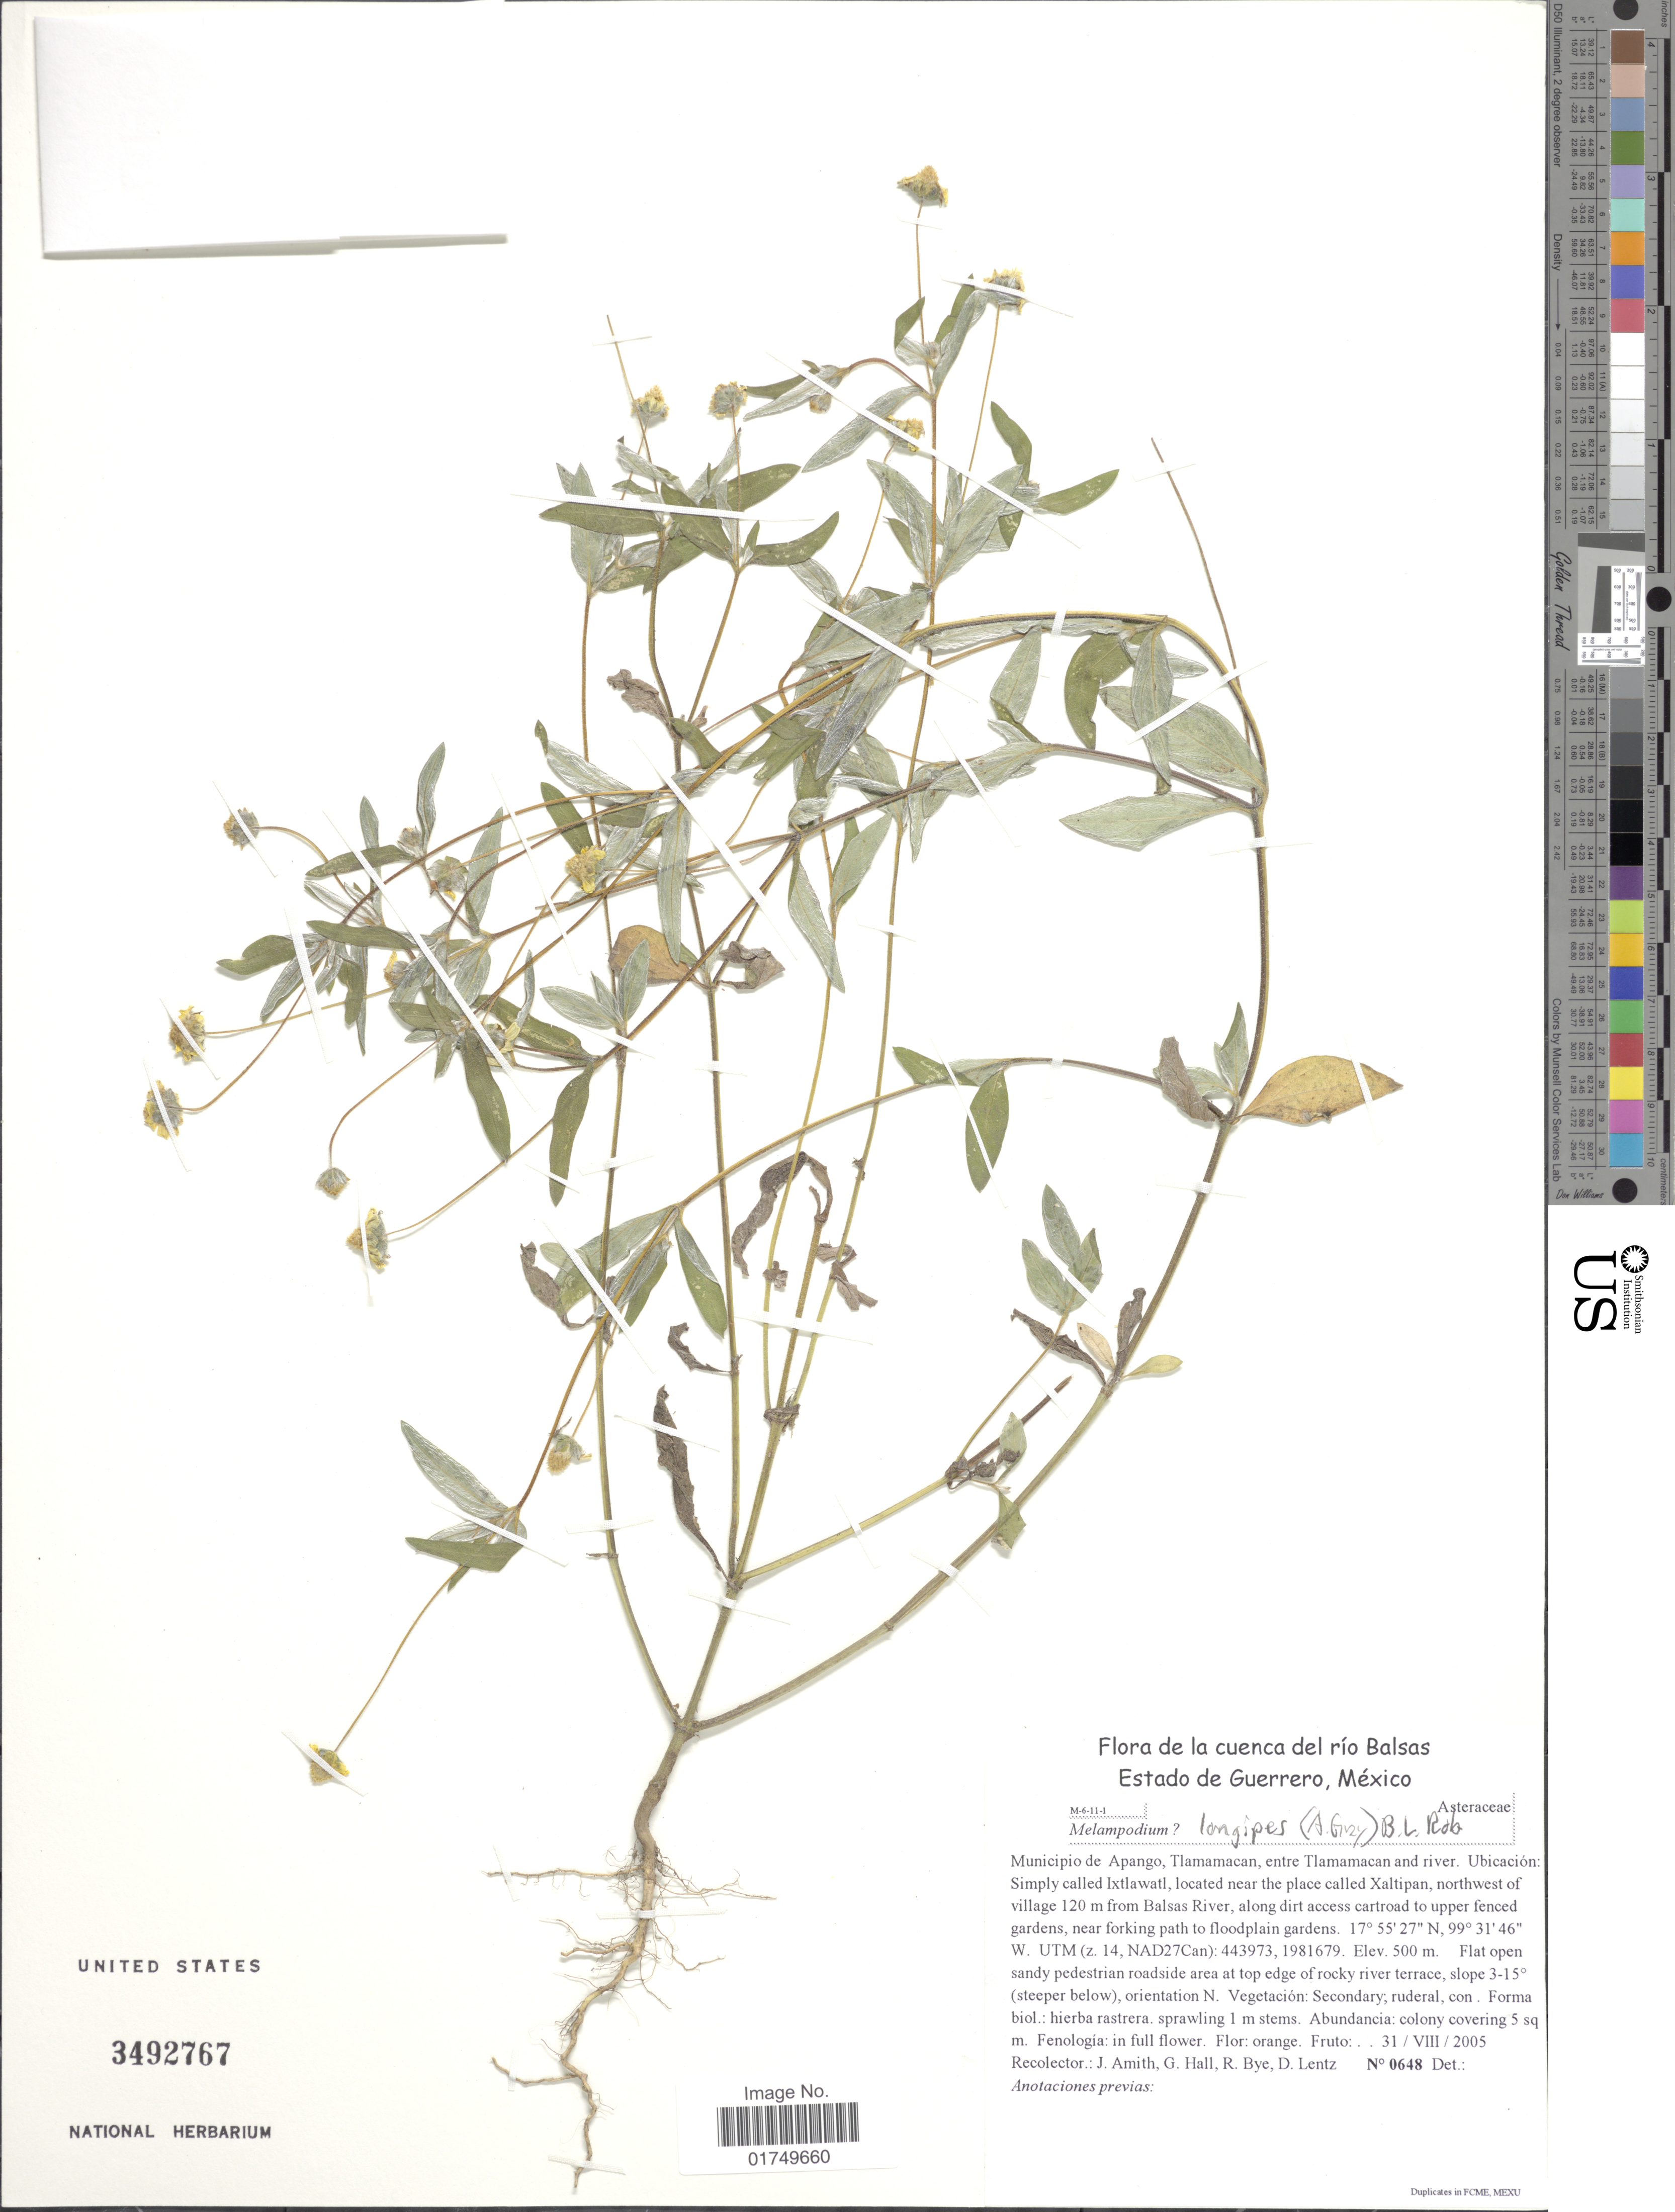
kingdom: Plantae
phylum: Tracheophyta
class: Magnoliopsida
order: Asterales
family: Asteraceae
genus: Melampodium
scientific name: Melampodium longipes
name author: (A. Gray) B.L. Rob.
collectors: J. D. Amith & G. Hall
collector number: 0648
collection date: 2005-08-31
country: Mexico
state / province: Guerrero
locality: De la cuenca del rio Balsas, Municipio de Apango, Tlamamacan, entre Tlamamacan and river, Ubicacion Simplu called Ixtlawatl, located near the places called Xaltipan, northwest of village 120 m from Balsas River, along dirt access cartroad to upper fenced gardens, near forking path to floodpain gardens, UTM (z., 14, NAD27Can): 443973 , 1981679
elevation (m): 500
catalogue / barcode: US 3492767